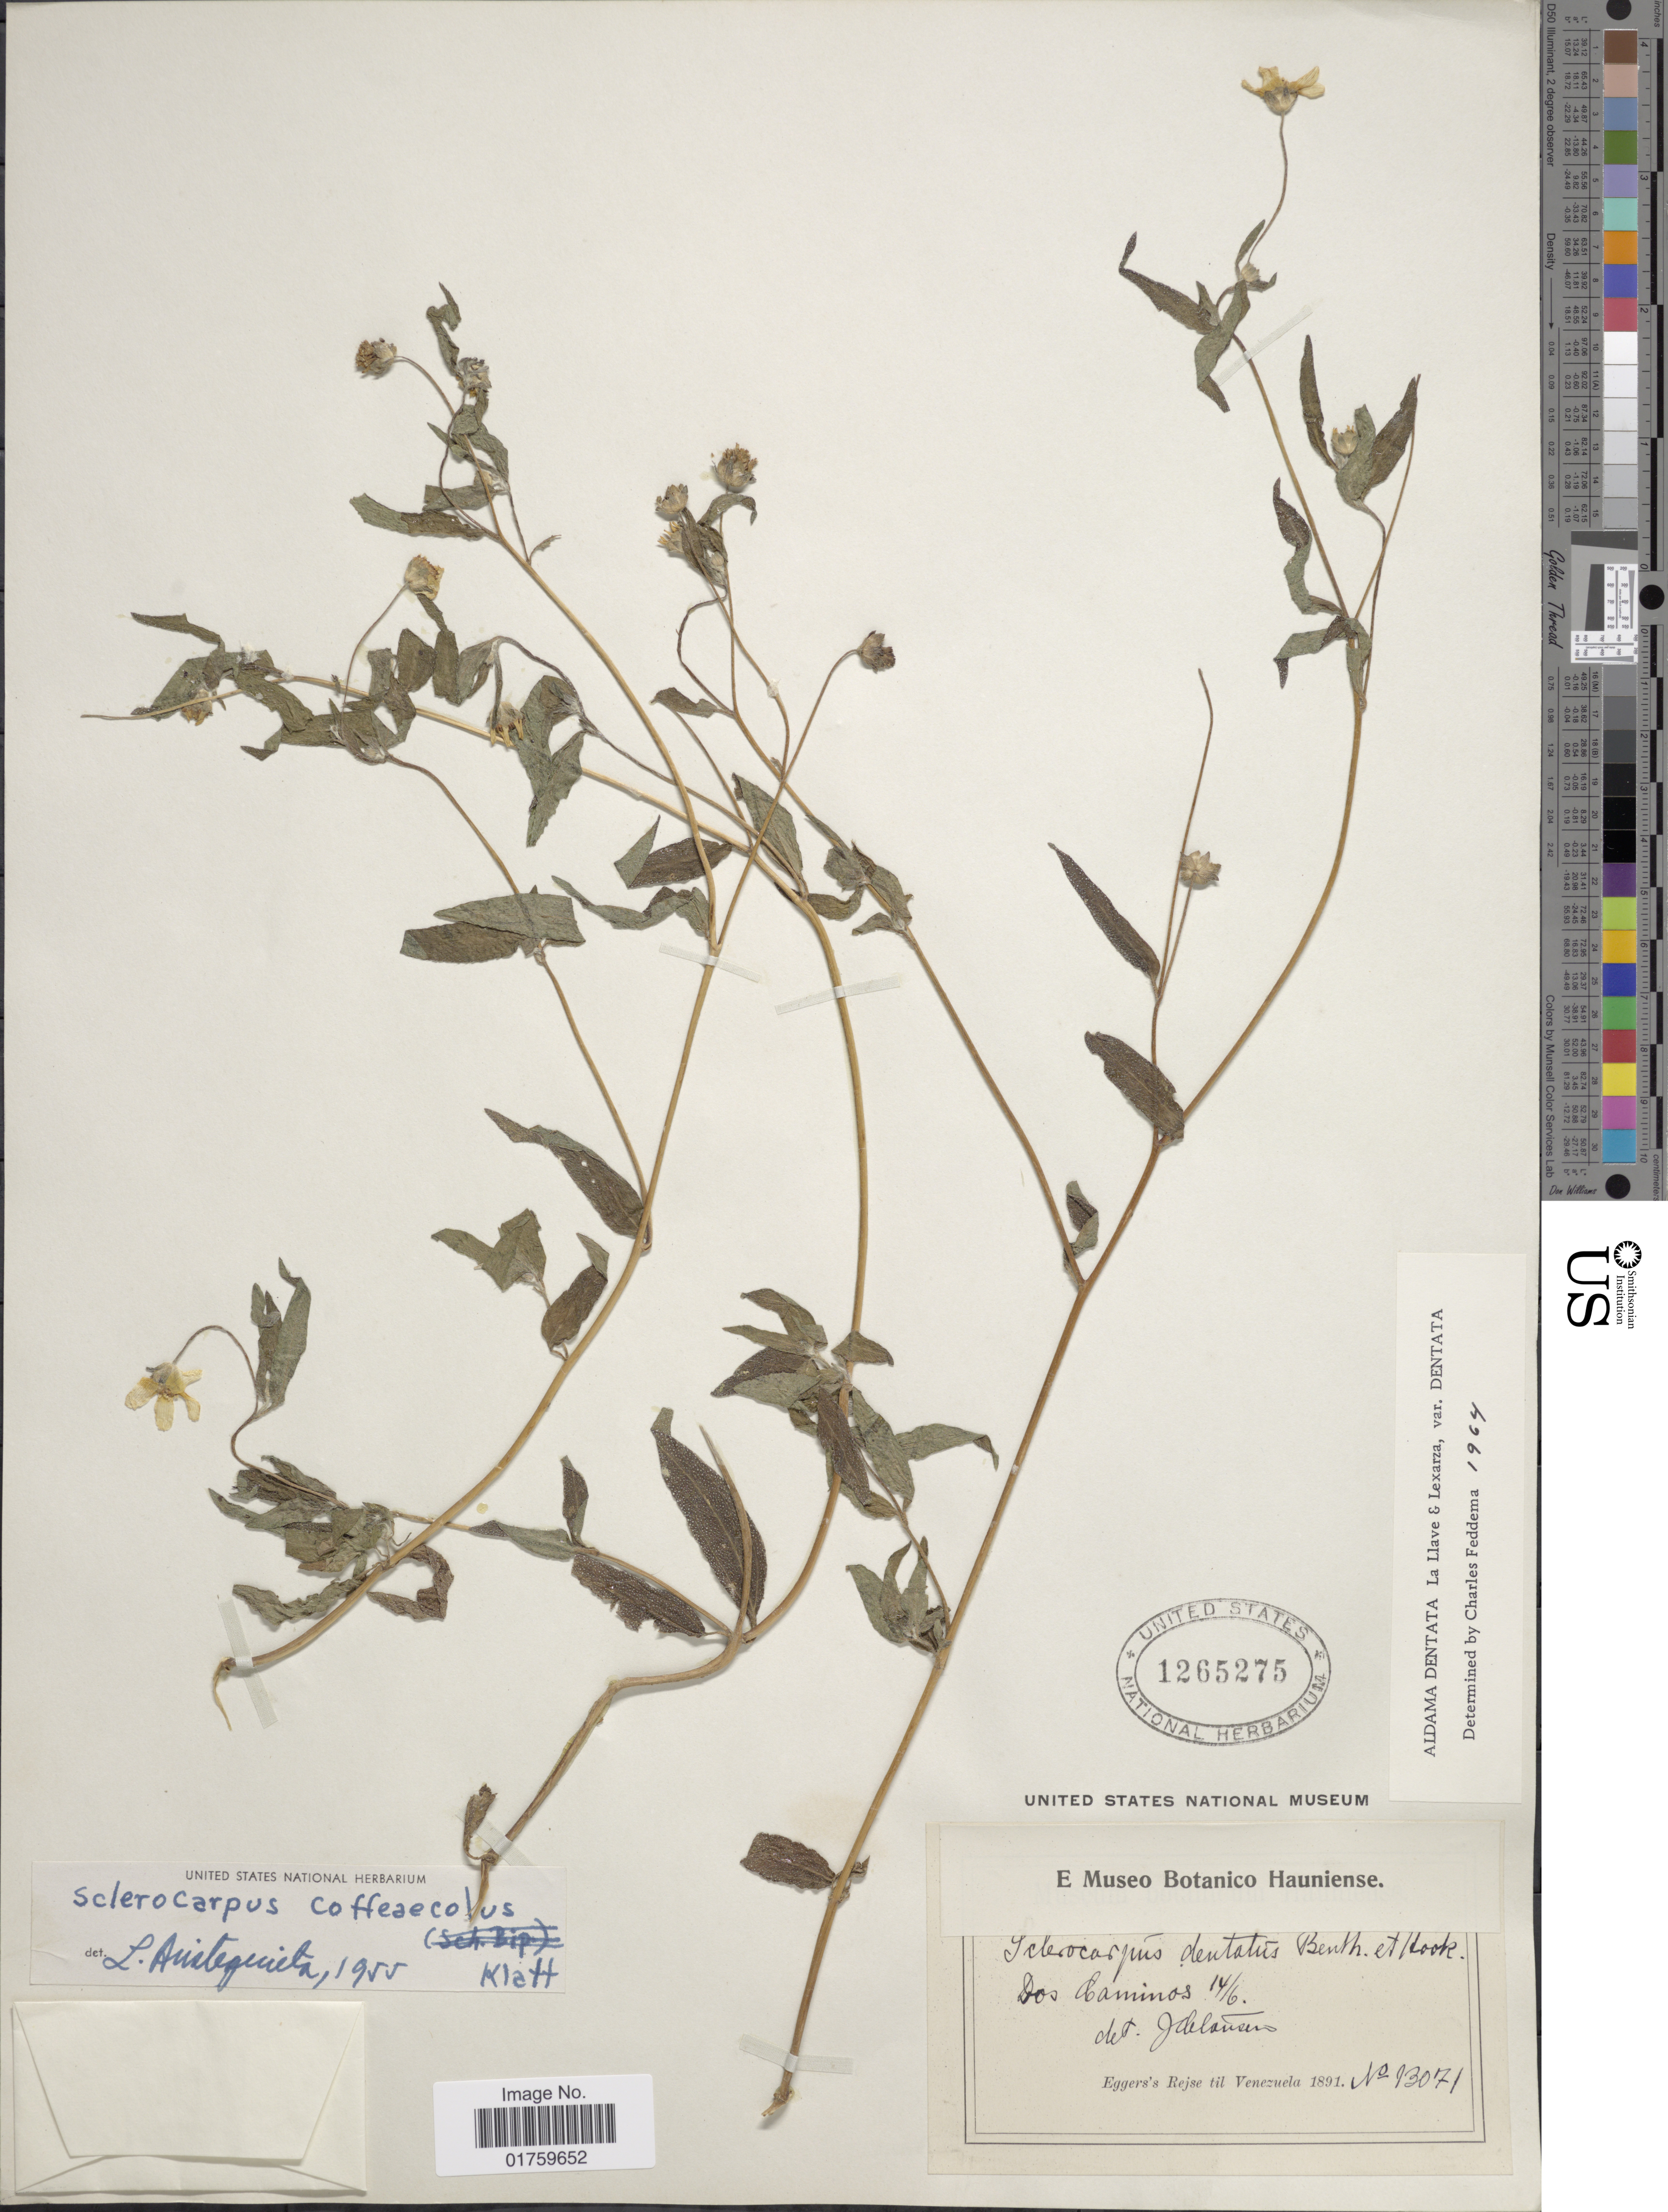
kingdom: Plantae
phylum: Tracheophyta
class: Magnoliopsida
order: Asterales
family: Asteraceae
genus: Aldama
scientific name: Aldama dentata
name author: La Llave ex La Llave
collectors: R. Eggers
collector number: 13071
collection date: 1891-06-17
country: Venezuela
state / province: Miranda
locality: Dos Caminos,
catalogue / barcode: US 1265275